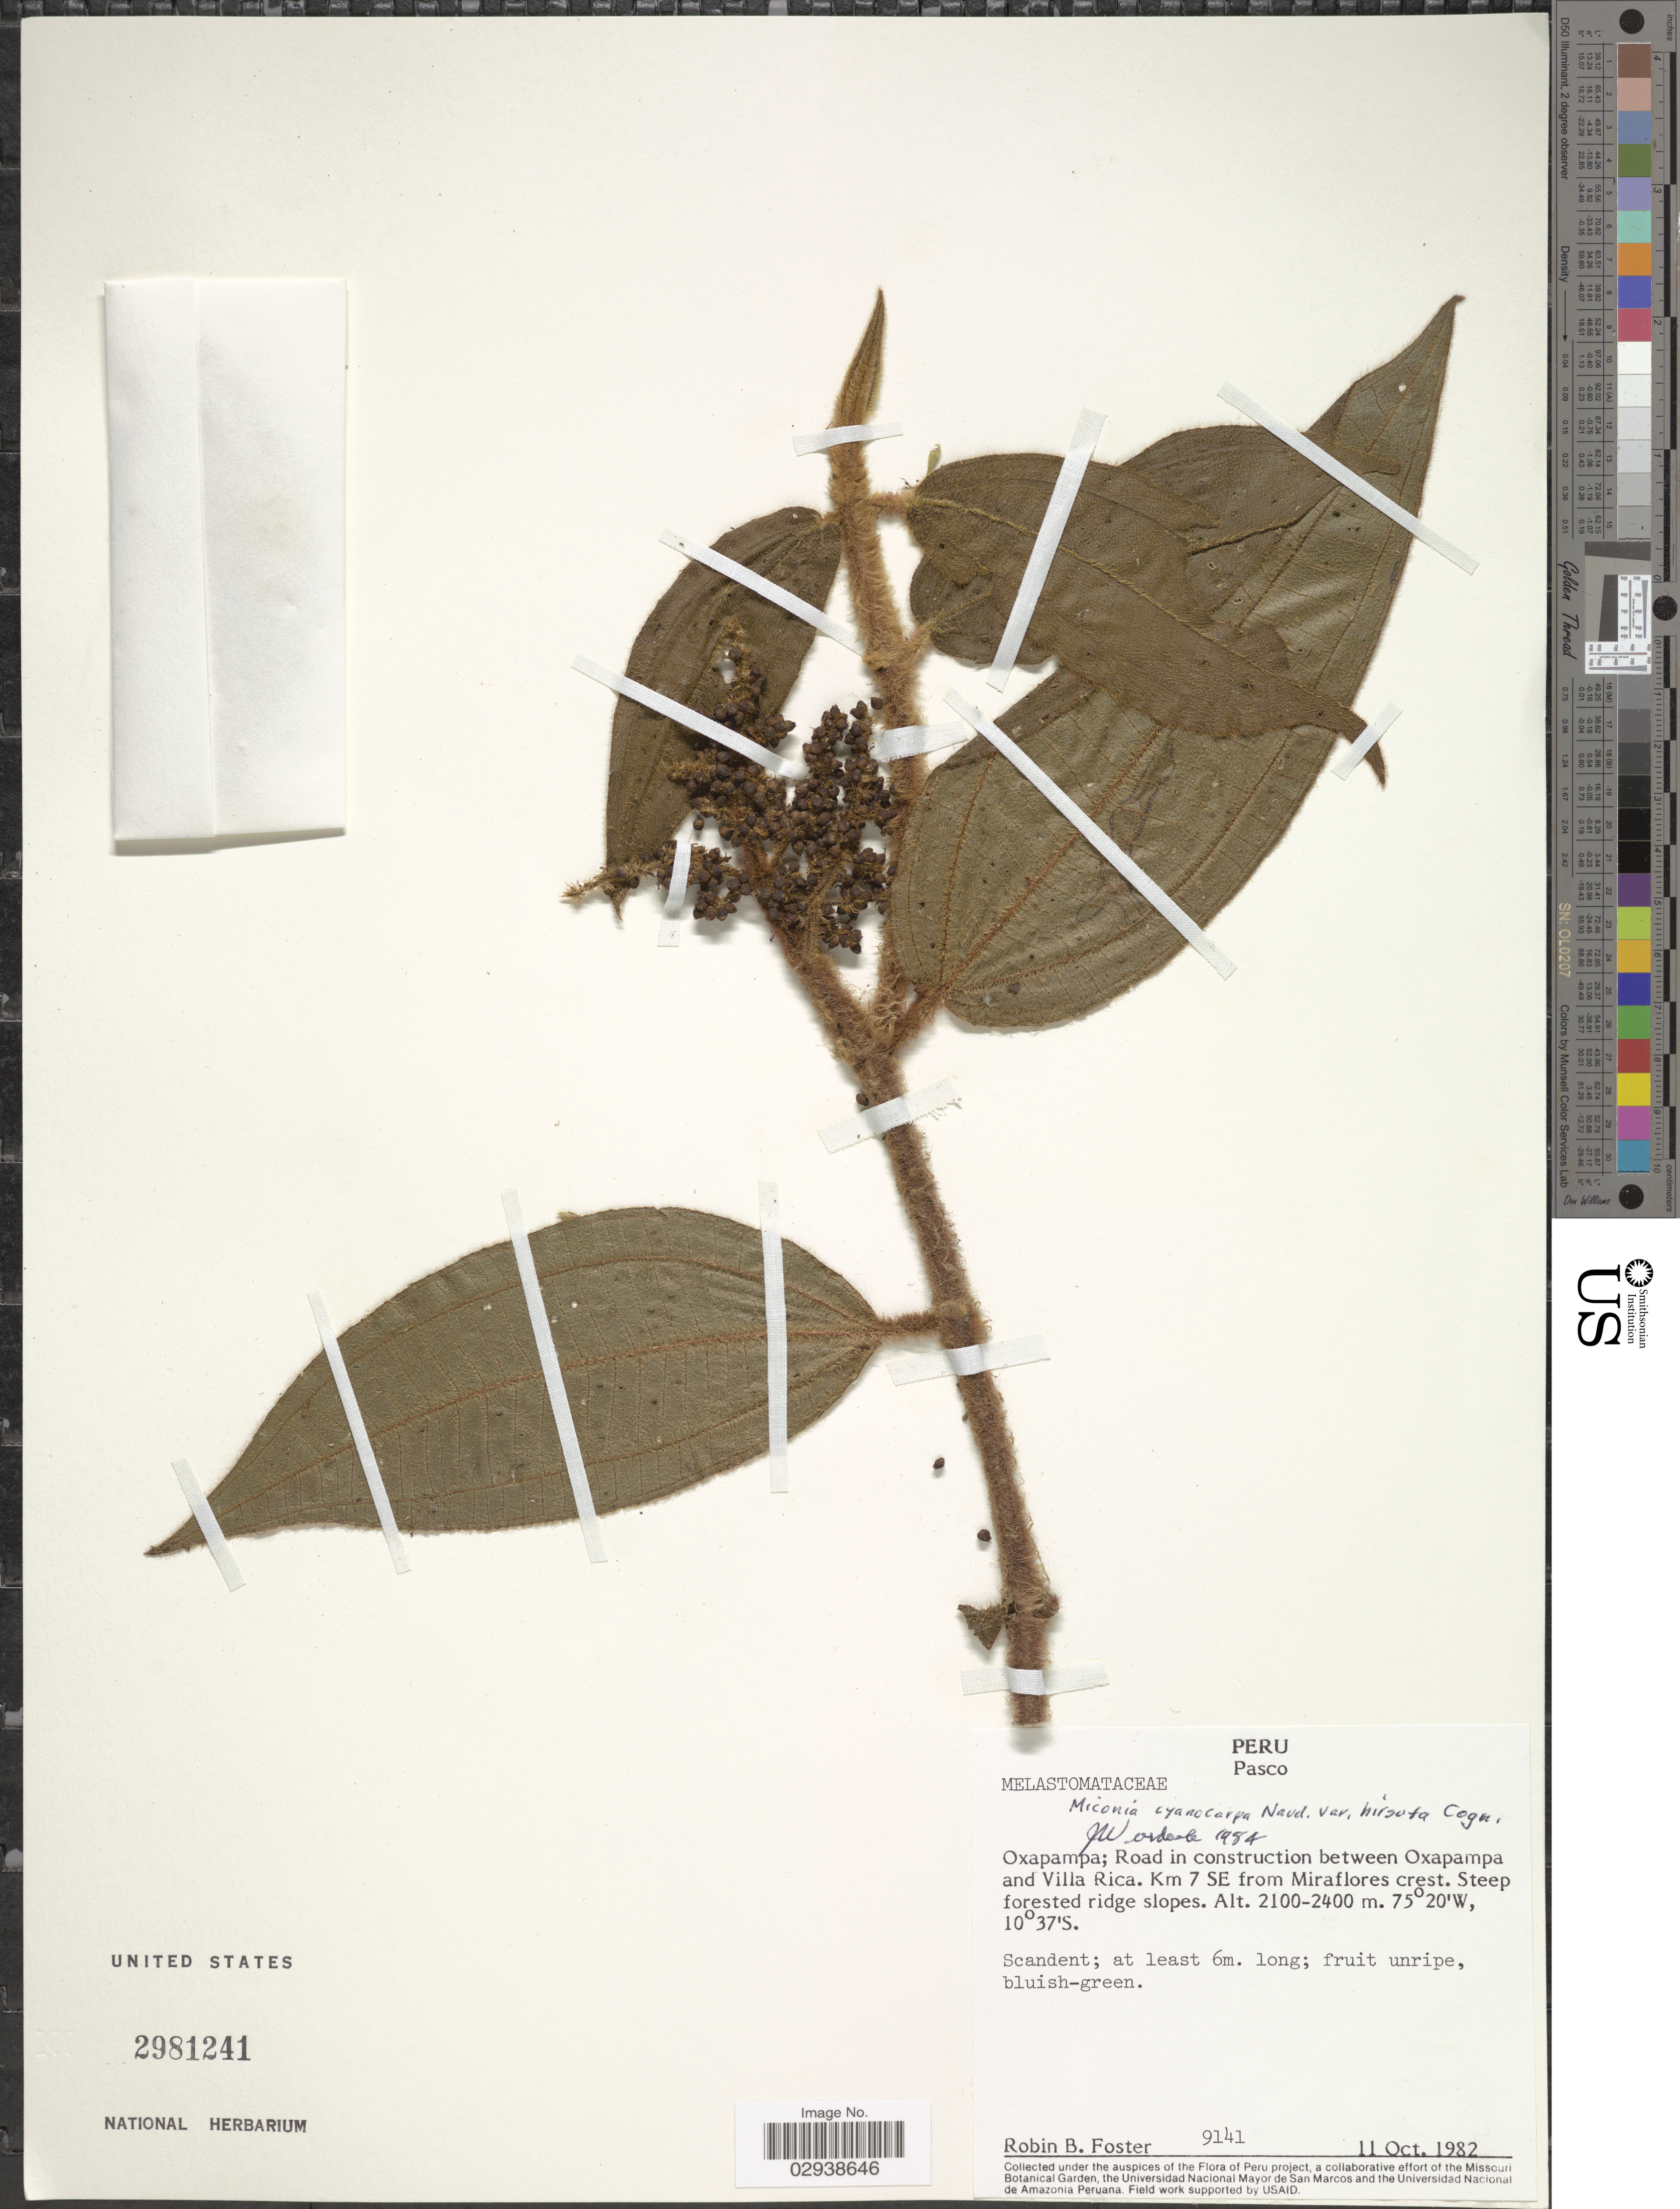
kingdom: Plantae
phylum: Tracheophyta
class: Magnoliopsida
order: Myrtales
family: Melastomataceae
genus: Miconia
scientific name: Miconia cyanocarpa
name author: Naudin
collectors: R. B. Foster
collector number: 9141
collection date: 1982-10-11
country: Peru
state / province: Pasco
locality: Oxapampa: Road in construction between Oxapampa and Villa Rica, Km 7 SE from Miraflores crest.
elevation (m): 2100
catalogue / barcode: US 2981241